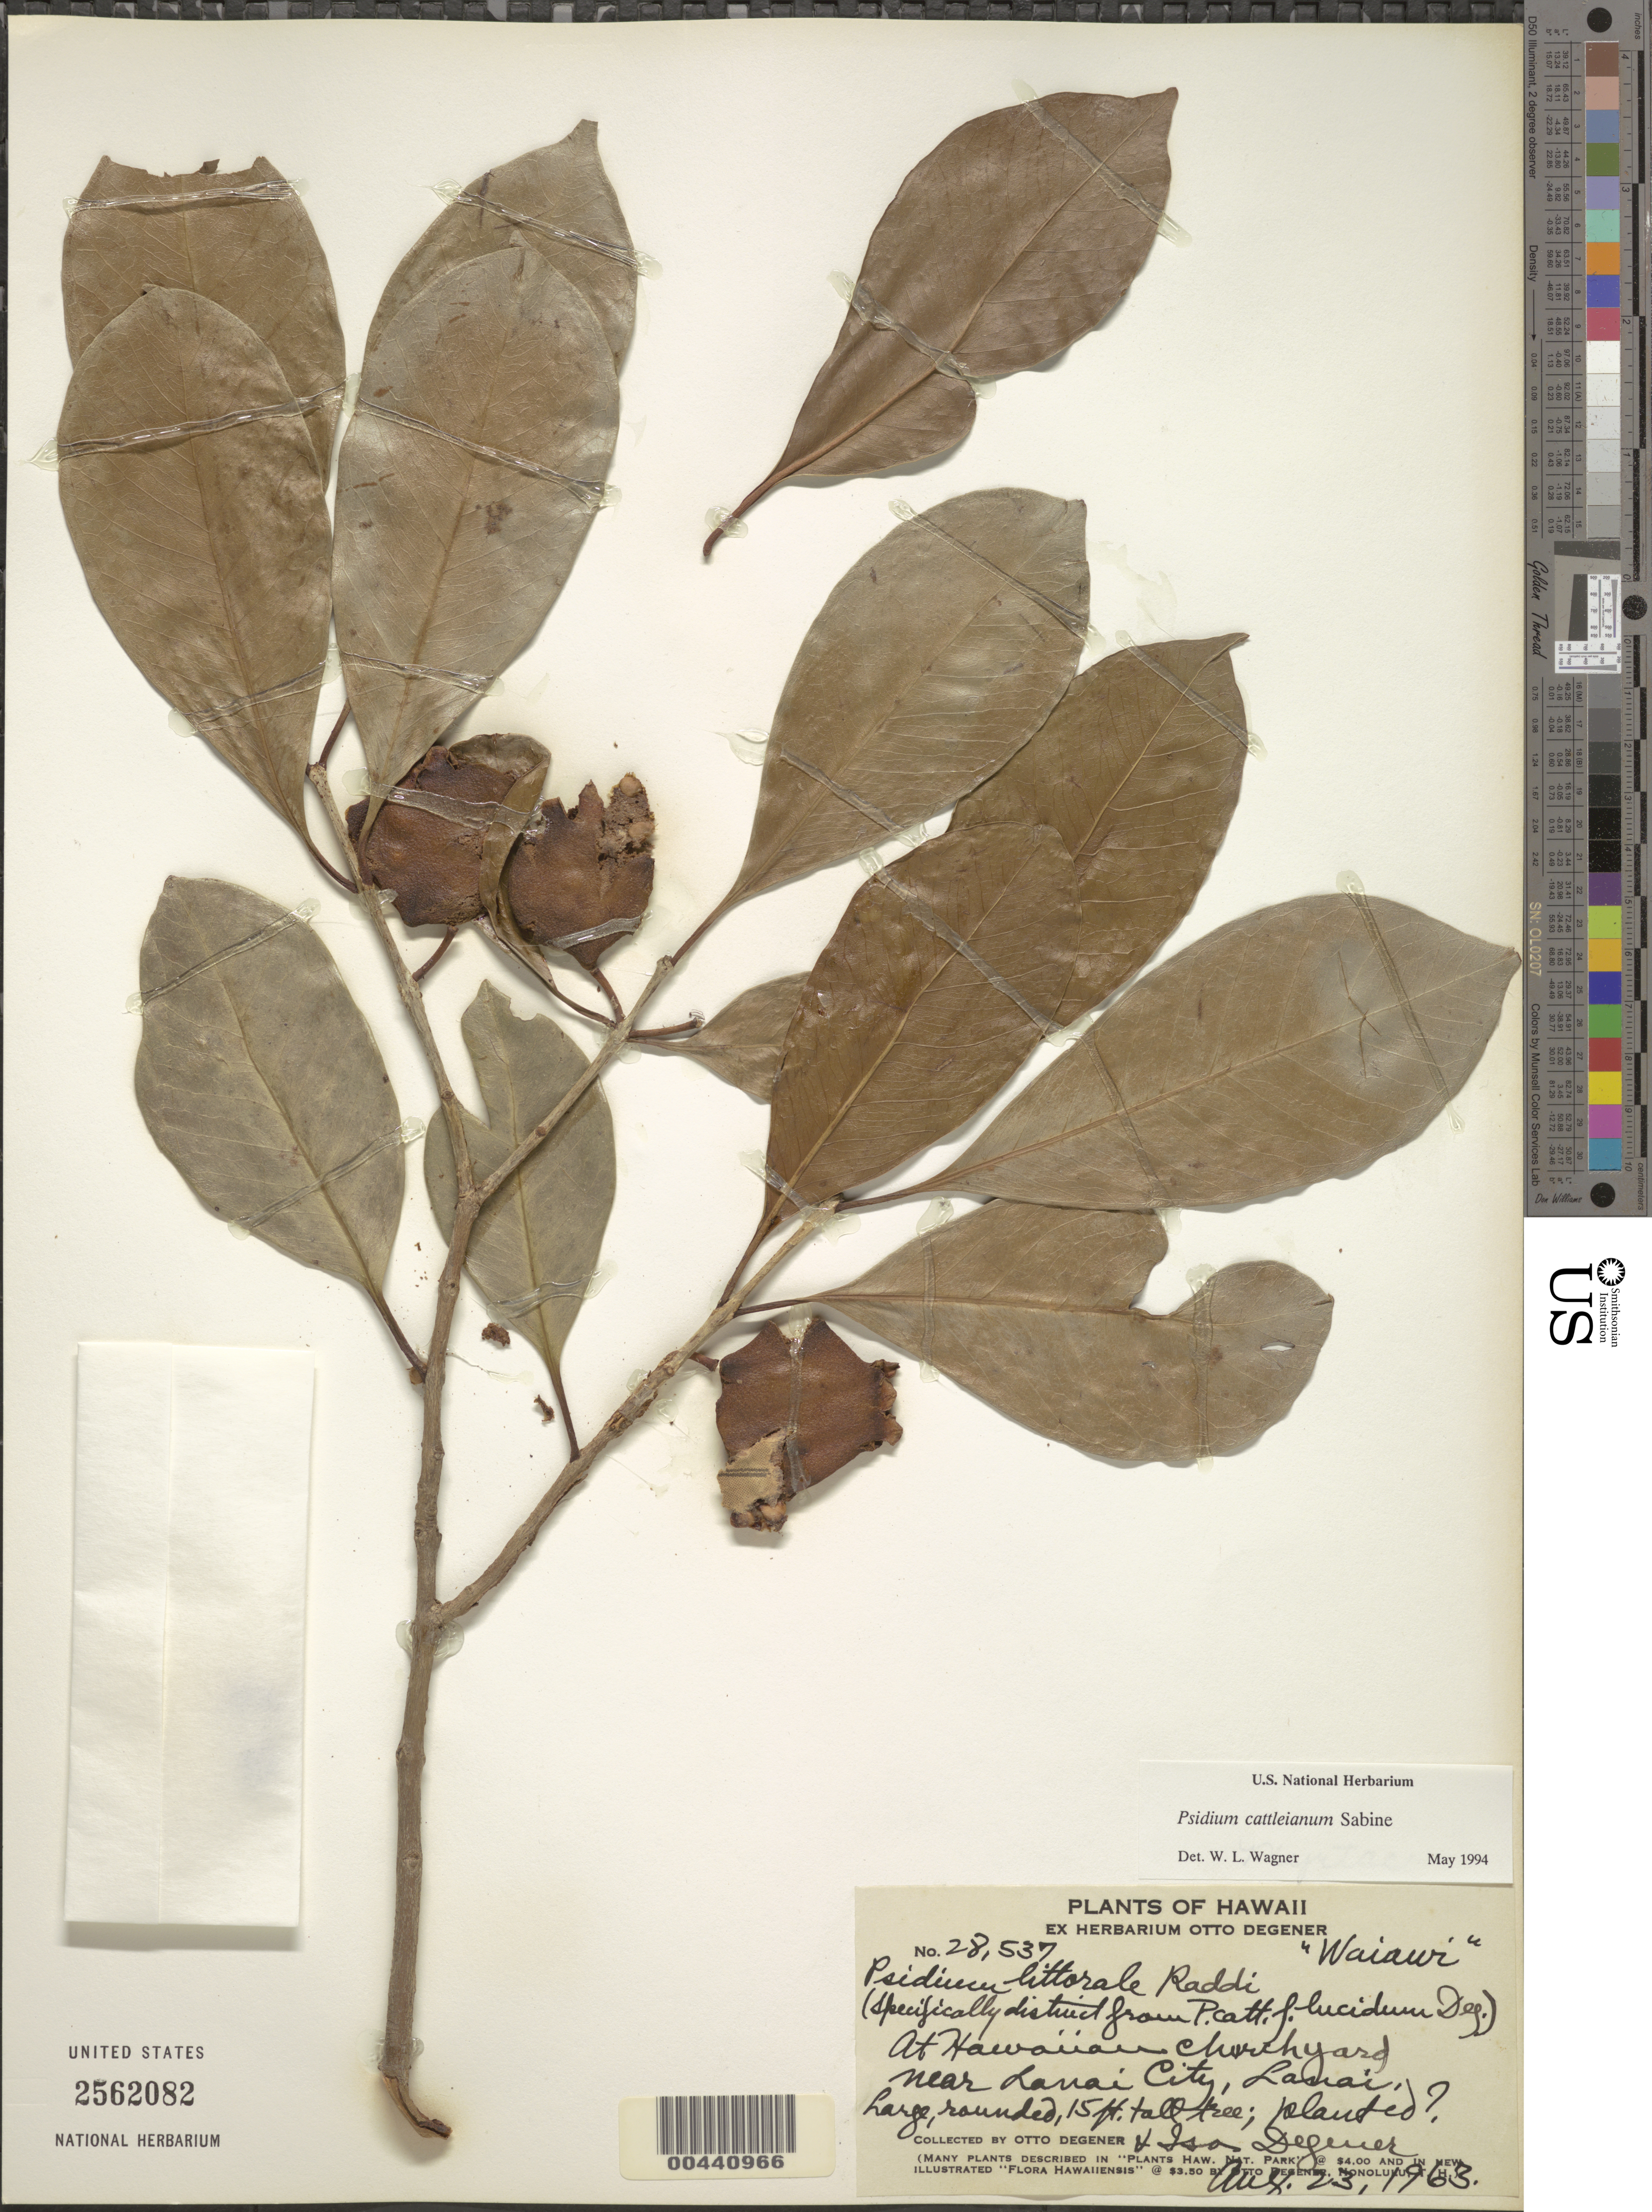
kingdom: Plantae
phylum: Tracheophyta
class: Magnoliopsida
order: Myrtales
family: Myrtaceae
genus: Psidium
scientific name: Psidium cattleyanum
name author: Sabine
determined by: Wagner, W. L., (BOT), Smithsonian Institution - National Museum of Natural History (UNITED STATES)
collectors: O. Degener & I. Degener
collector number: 28537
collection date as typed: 23 Aug 1963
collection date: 1963-08-23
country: United States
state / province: Hawaii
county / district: Maui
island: Lana'i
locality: At Hawaiian church yard near Lanai City.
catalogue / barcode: US 2562082